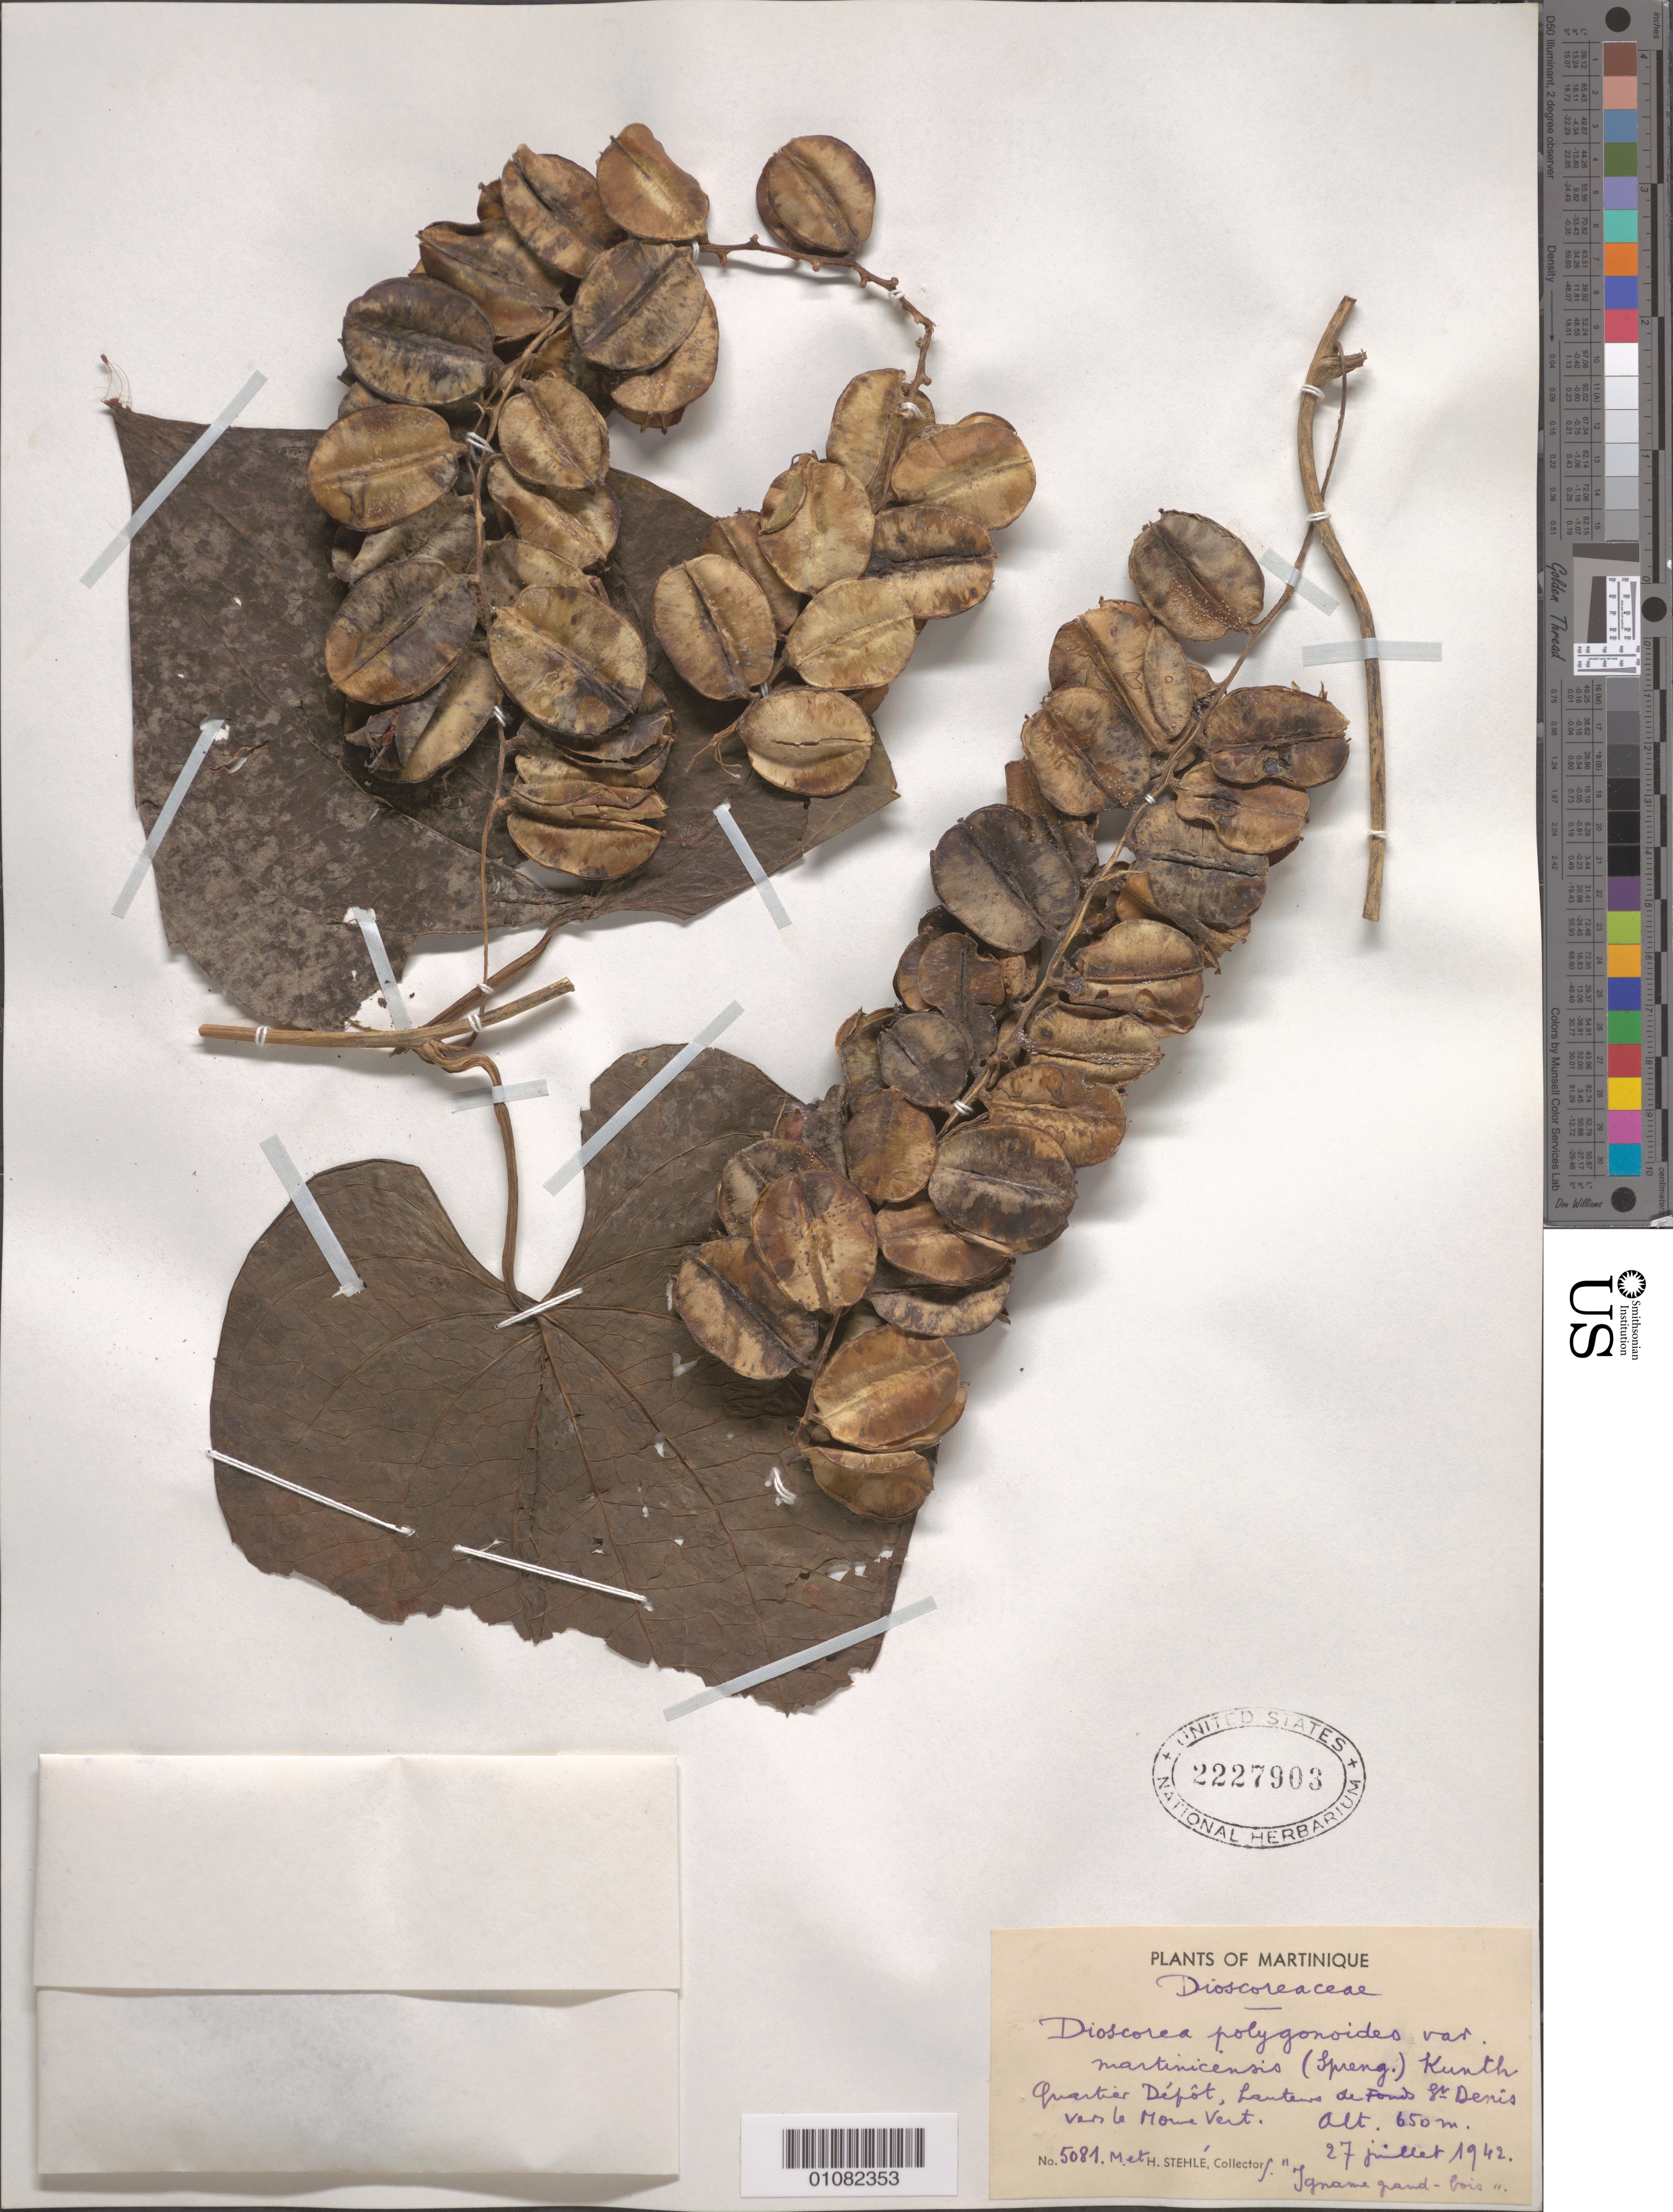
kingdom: Plantae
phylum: Tracheophyta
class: Liliopsida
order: Dioscoreales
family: Dioscoreaceae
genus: Dioscorea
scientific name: Dioscorea polygonoides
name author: Humb. & Bonpl. ex Willd.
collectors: M. Stehlé & H. Stehlé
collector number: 5081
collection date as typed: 27 Jul 1942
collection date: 1942-07-27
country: Martinique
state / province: Saint-Pierre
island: Martinique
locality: Quartier Dépôt, hauteurs de Fonds St Denis vers le Morne Vert.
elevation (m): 650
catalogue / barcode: US 2227903